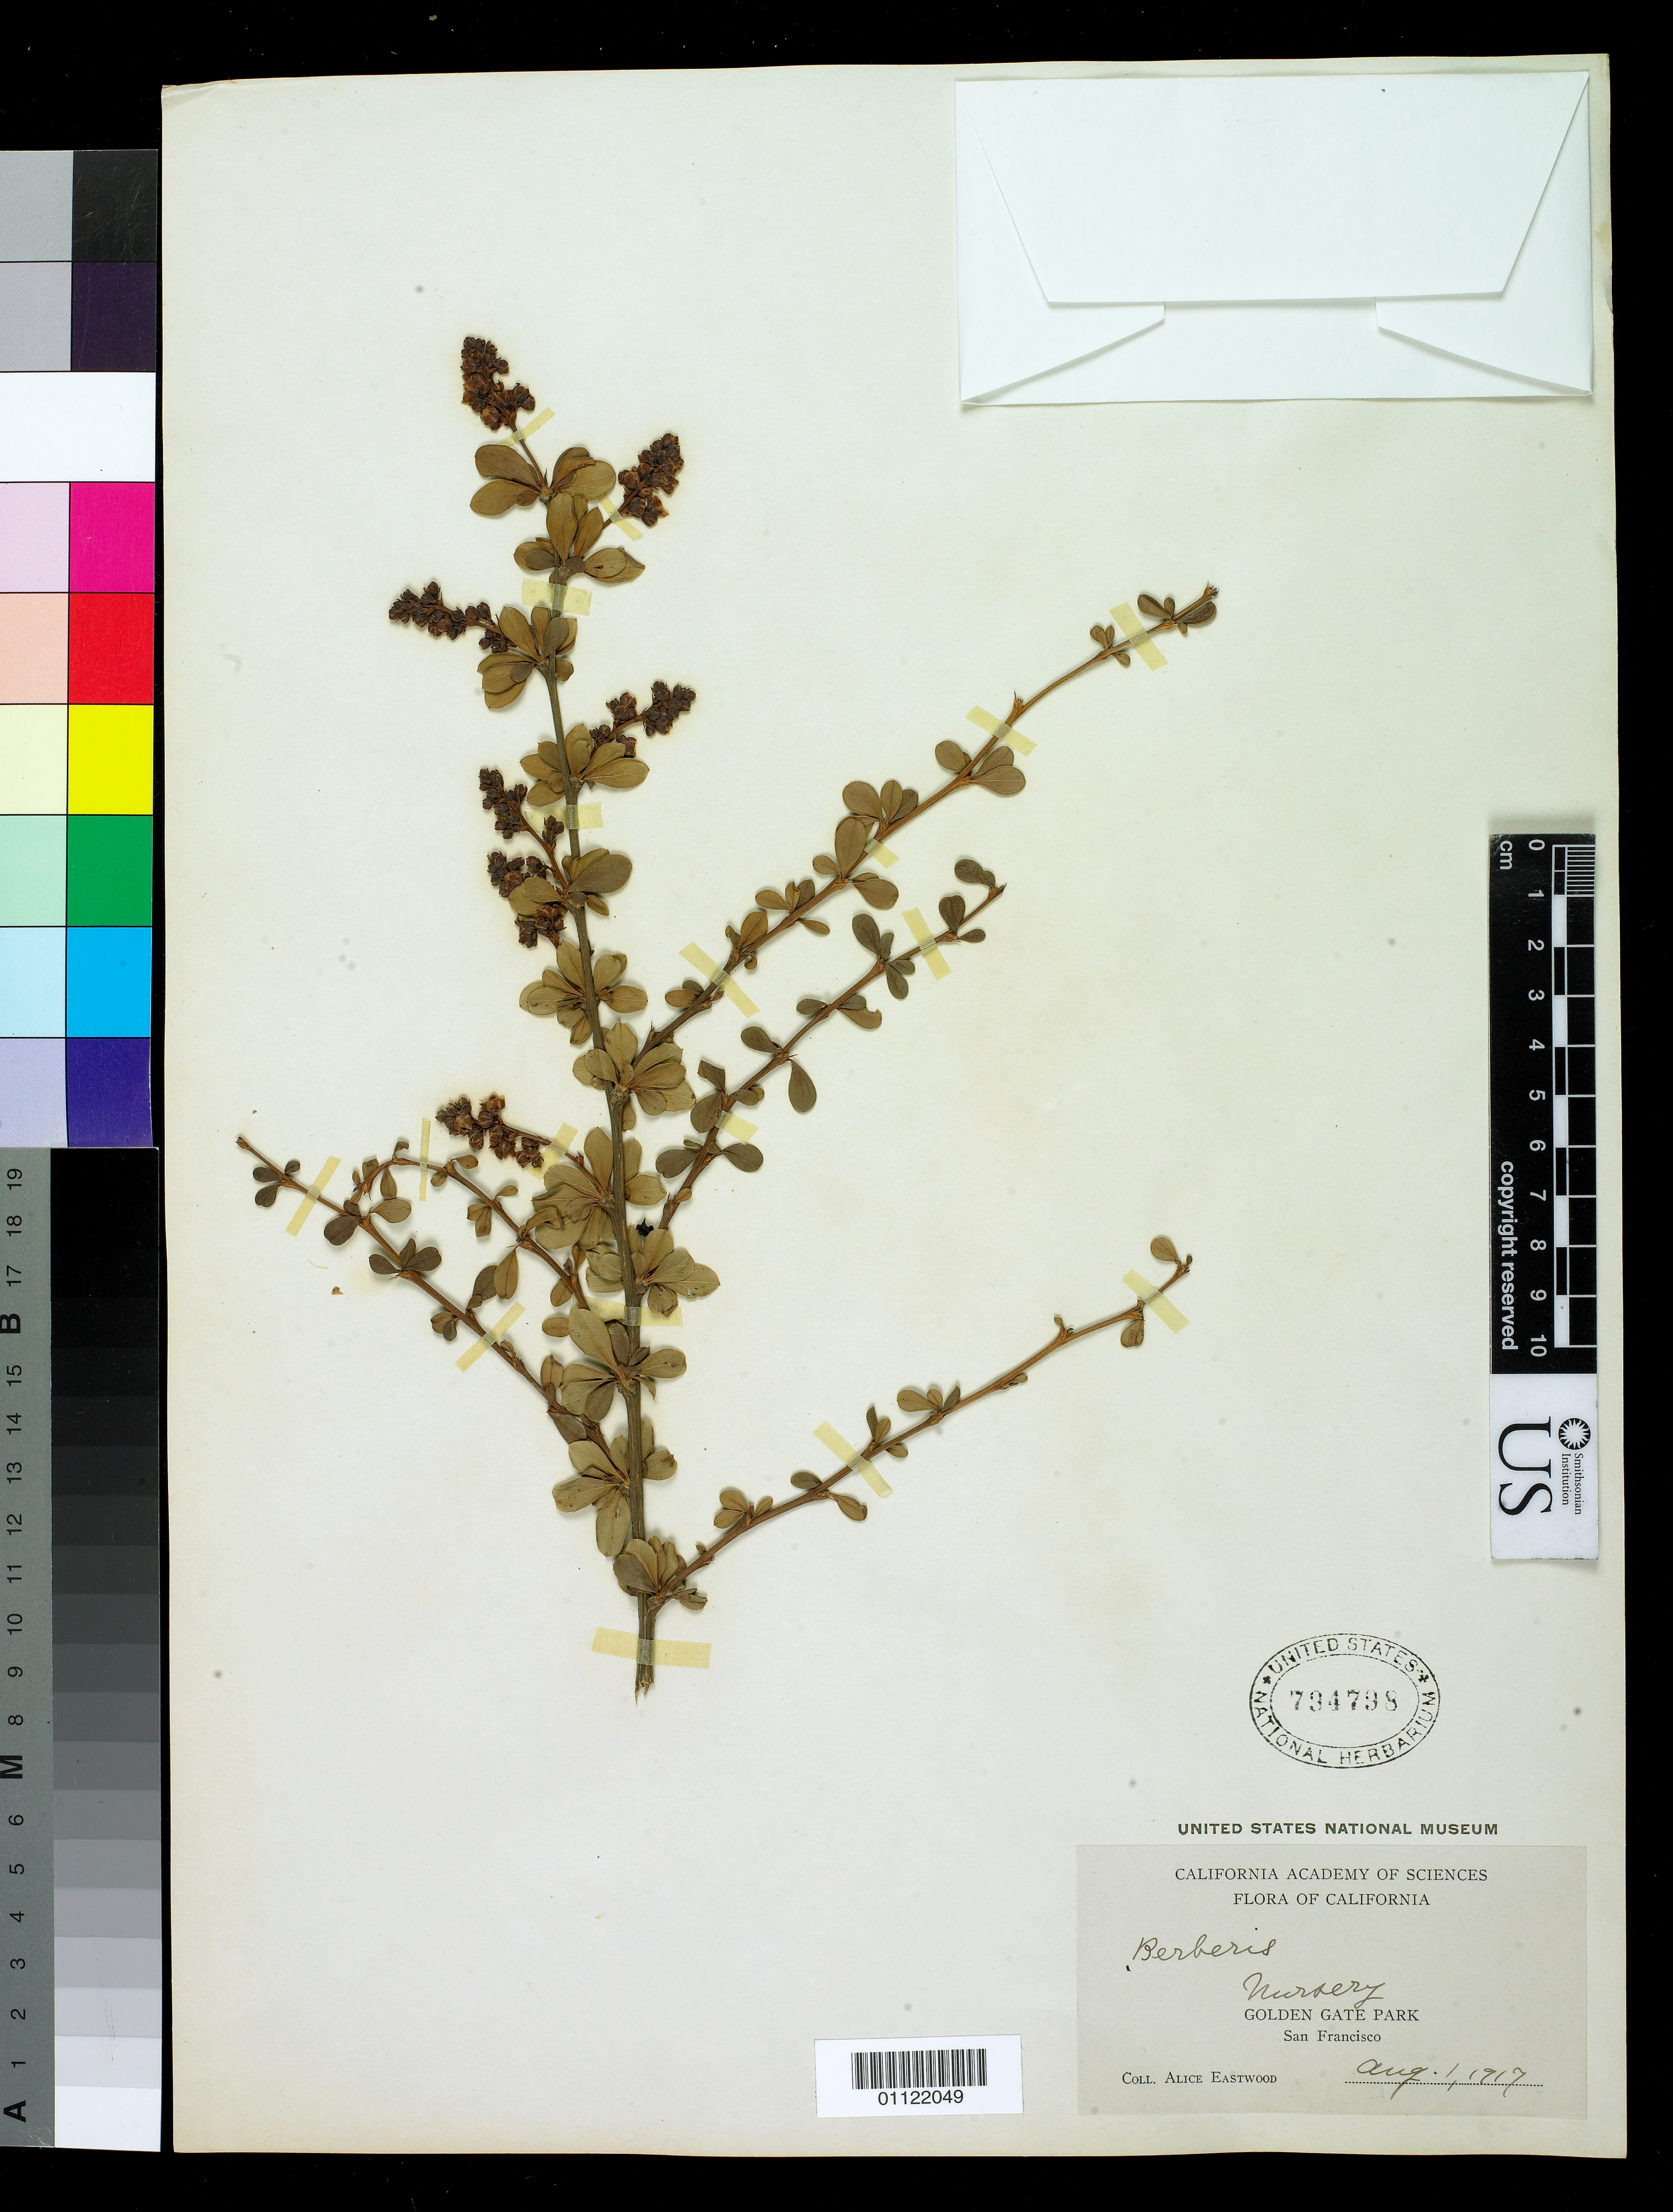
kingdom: Plantae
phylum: Tracheophyta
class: Magnoliopsida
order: Ranunculales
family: Berberidaceae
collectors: A. Eastwood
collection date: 1919-08-01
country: United States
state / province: California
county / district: San Francisco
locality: Nursery, Golden Gate Park, San Francisco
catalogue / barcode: US 794798